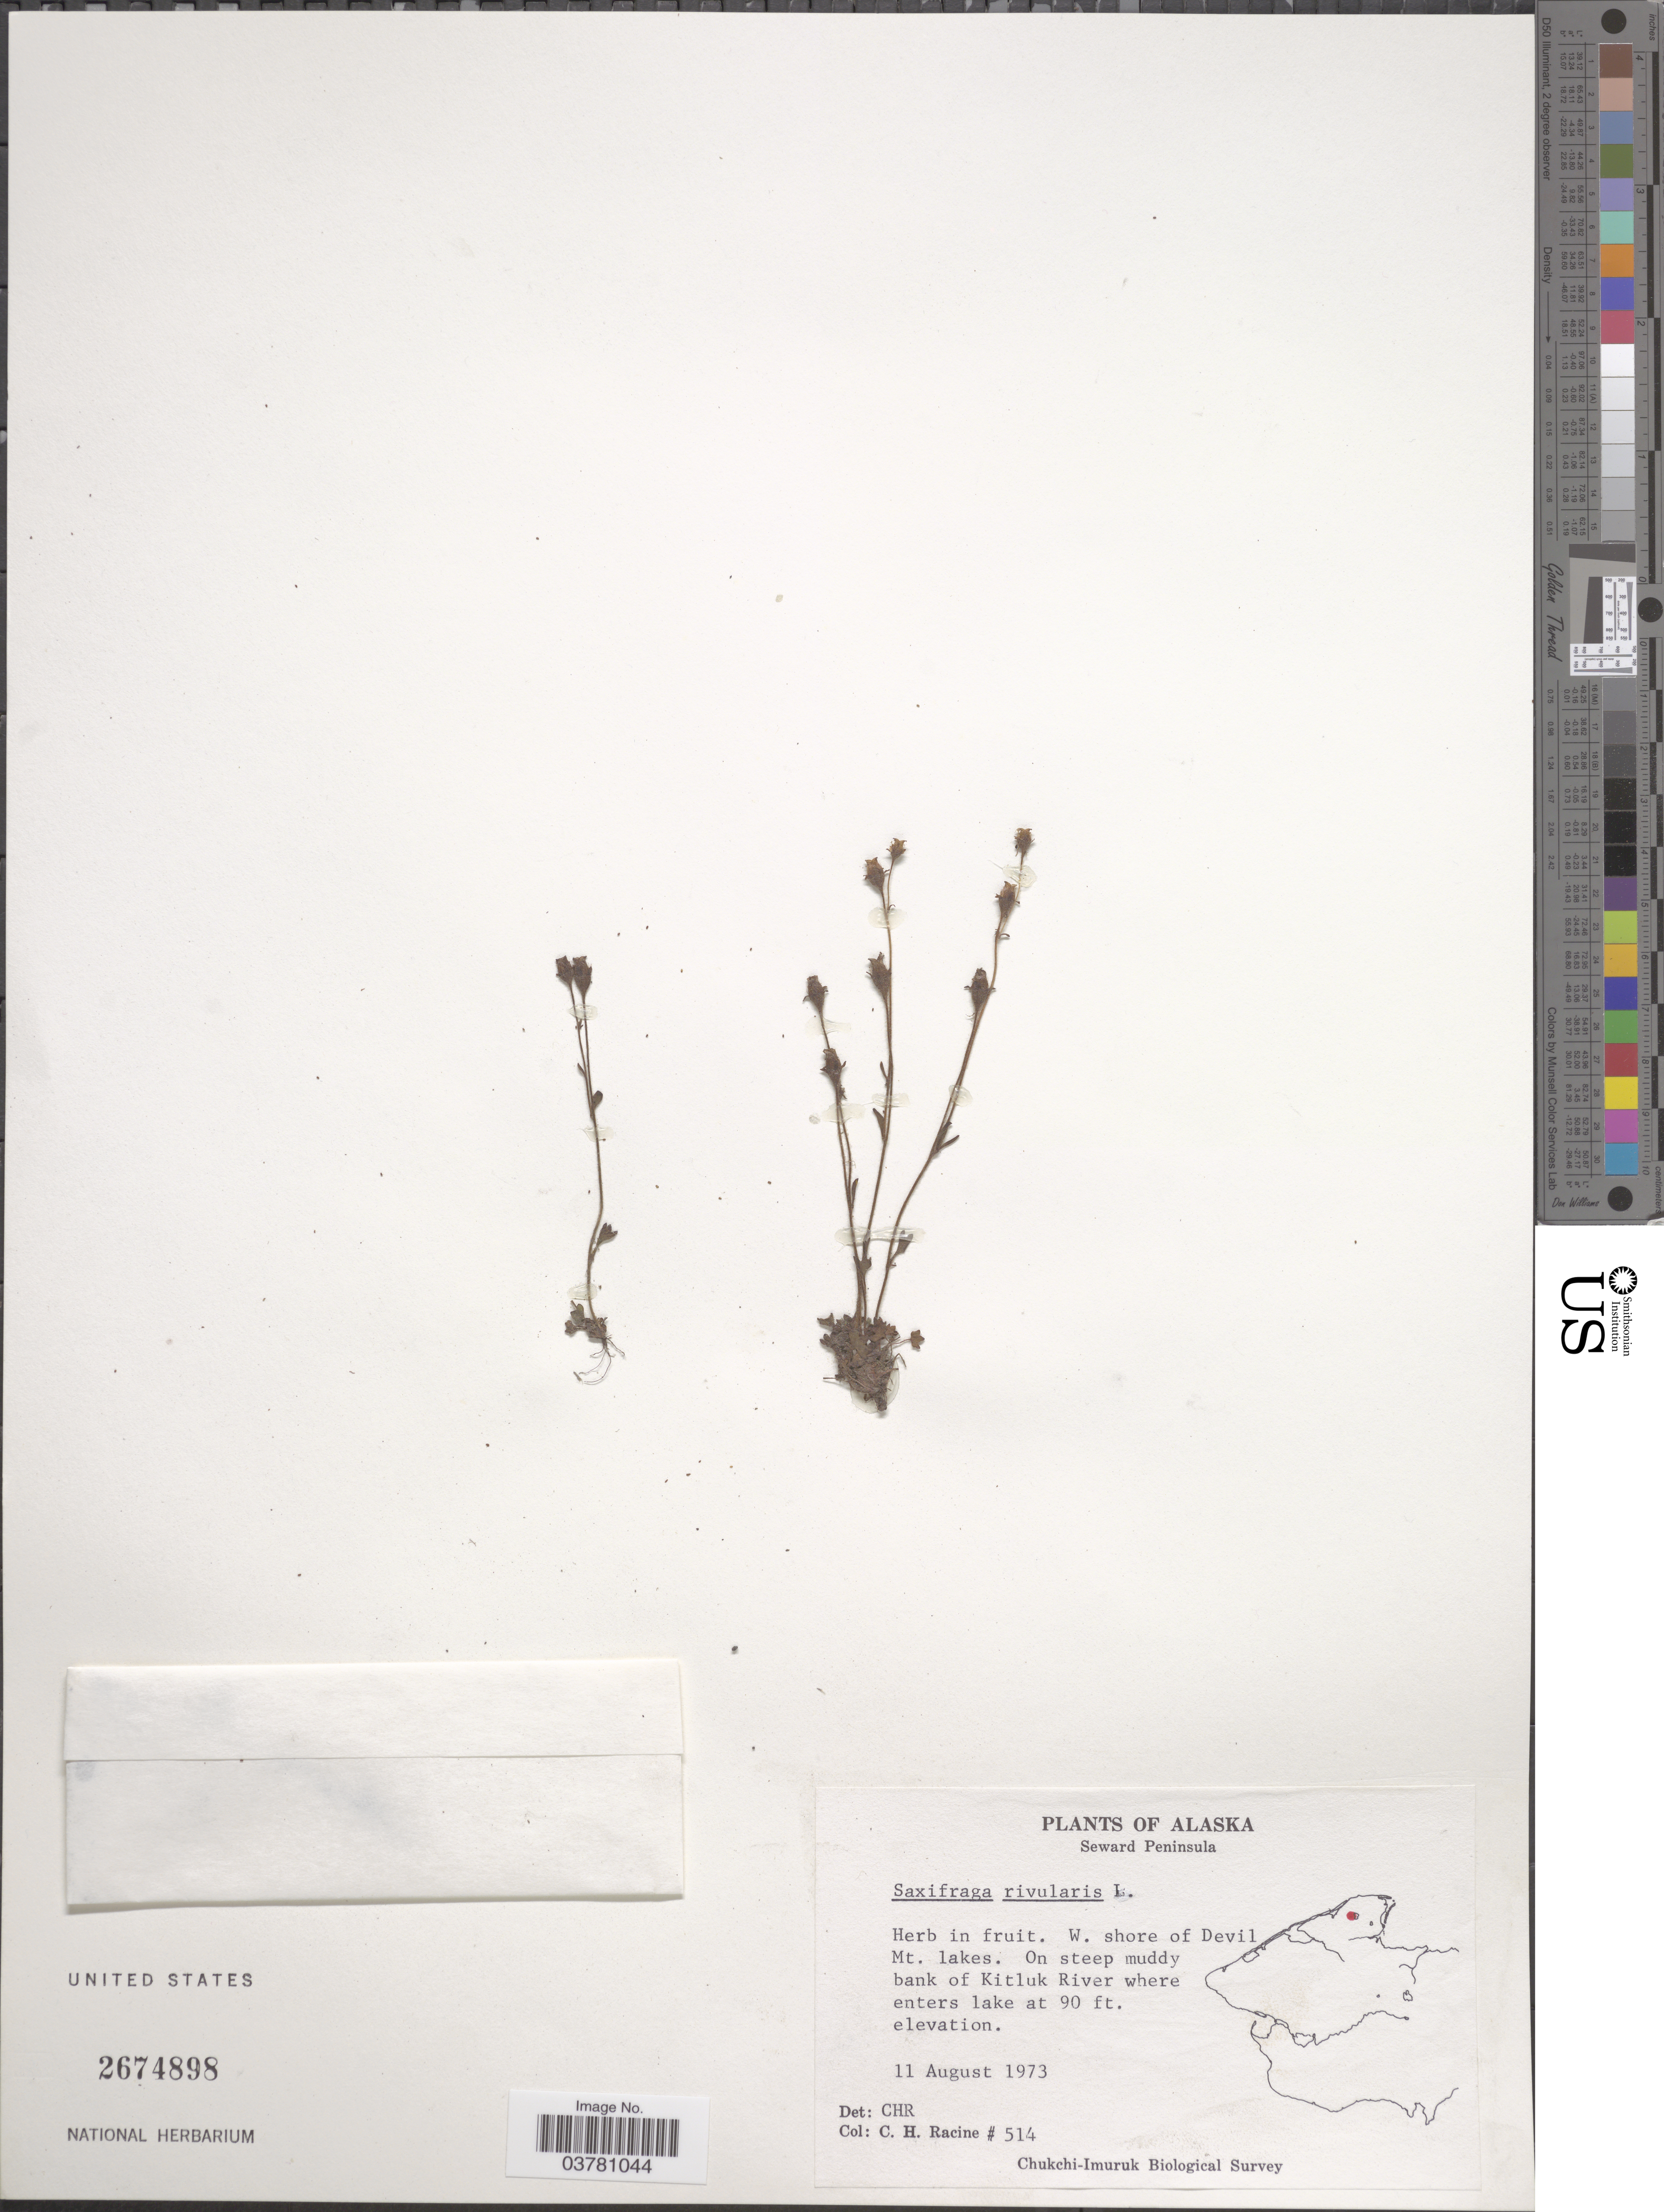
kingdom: Plantae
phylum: Tracheophyta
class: Magnoliopsida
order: Saxifragales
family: Saxifragaceae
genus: Saxifraga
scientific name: Saxifraga rivularis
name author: L.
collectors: C. Racine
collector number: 514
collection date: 1973-08-11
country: United States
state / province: Alaska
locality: Seward Peninsula. W. shore of Devil Mt. lakes. On steep muddy bank of Kitluk River where enters lake. Chukchi-Imuruk Biological Survey.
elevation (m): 27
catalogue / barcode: US 2674898